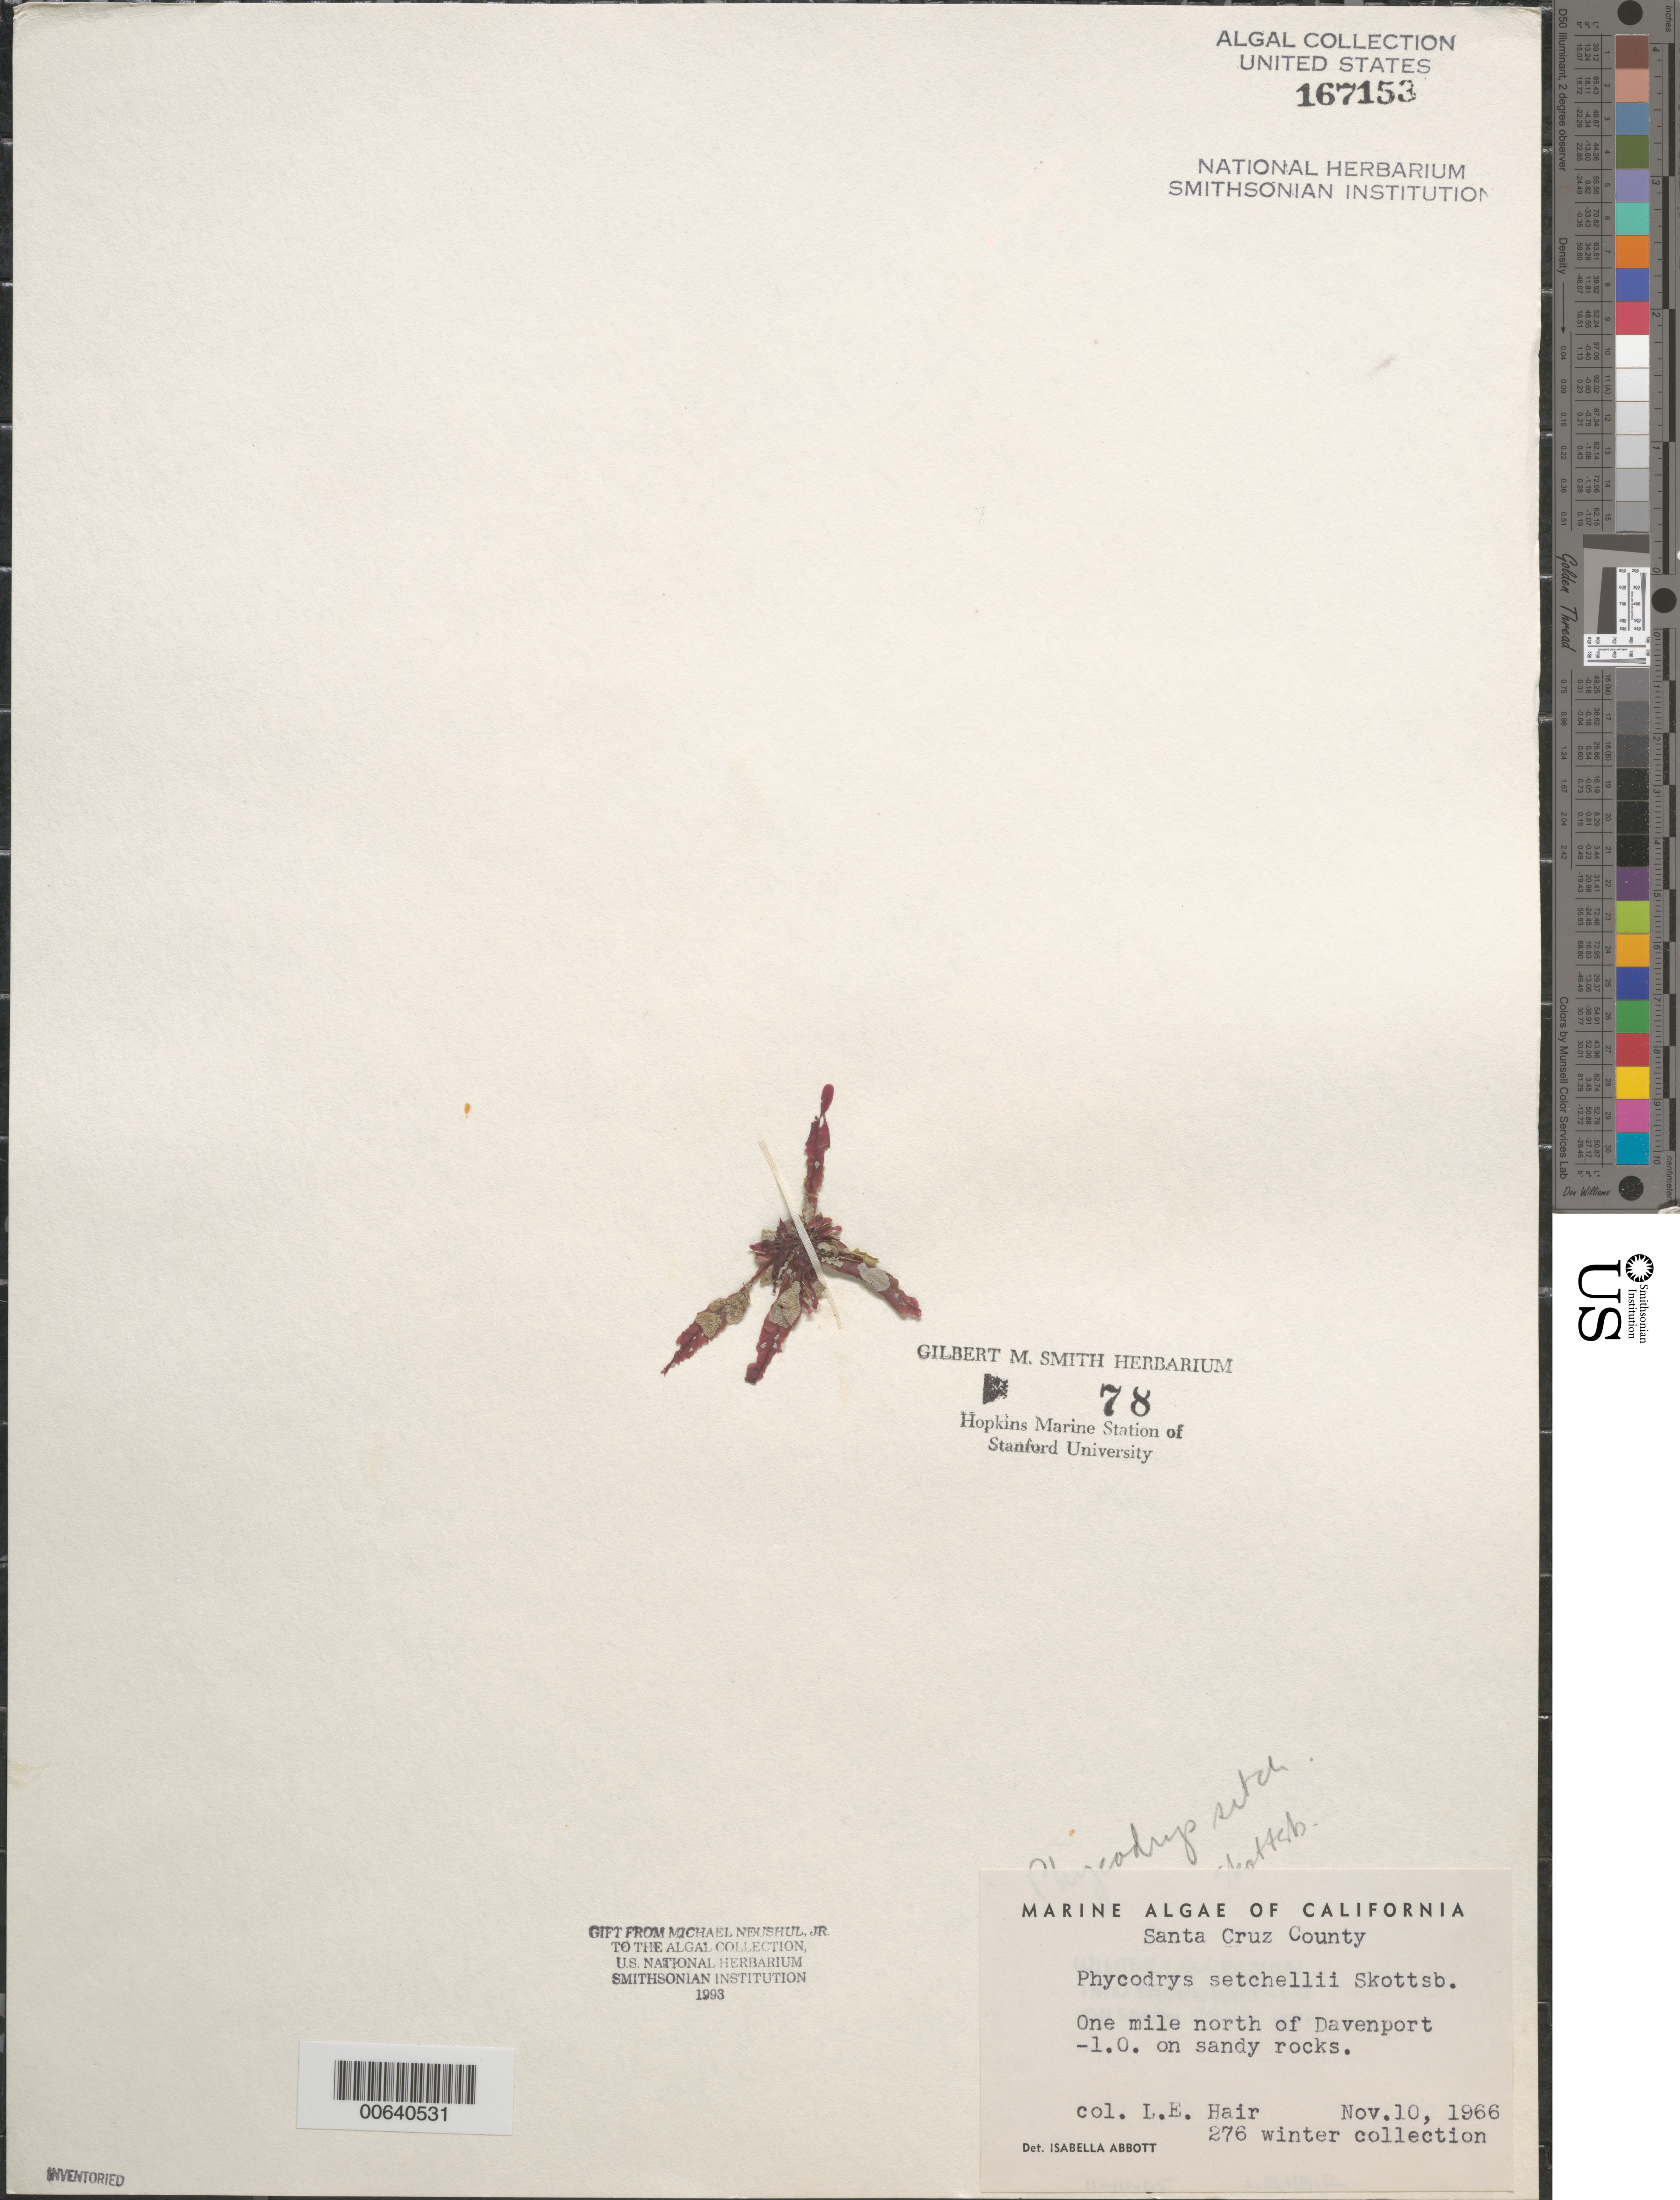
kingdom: Plantae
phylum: Rhodophyta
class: Florideophyceae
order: Ceramiales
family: Delesseriaceae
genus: Phycodrys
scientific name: Phycodrys setchellii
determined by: Abbott, Isabella A.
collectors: L. Hair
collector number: LEH 276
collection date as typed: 10 Nov 1966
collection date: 1966-11-10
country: United States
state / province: California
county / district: Santa Cruz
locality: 1 mile north of Davenport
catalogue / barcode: US 167153